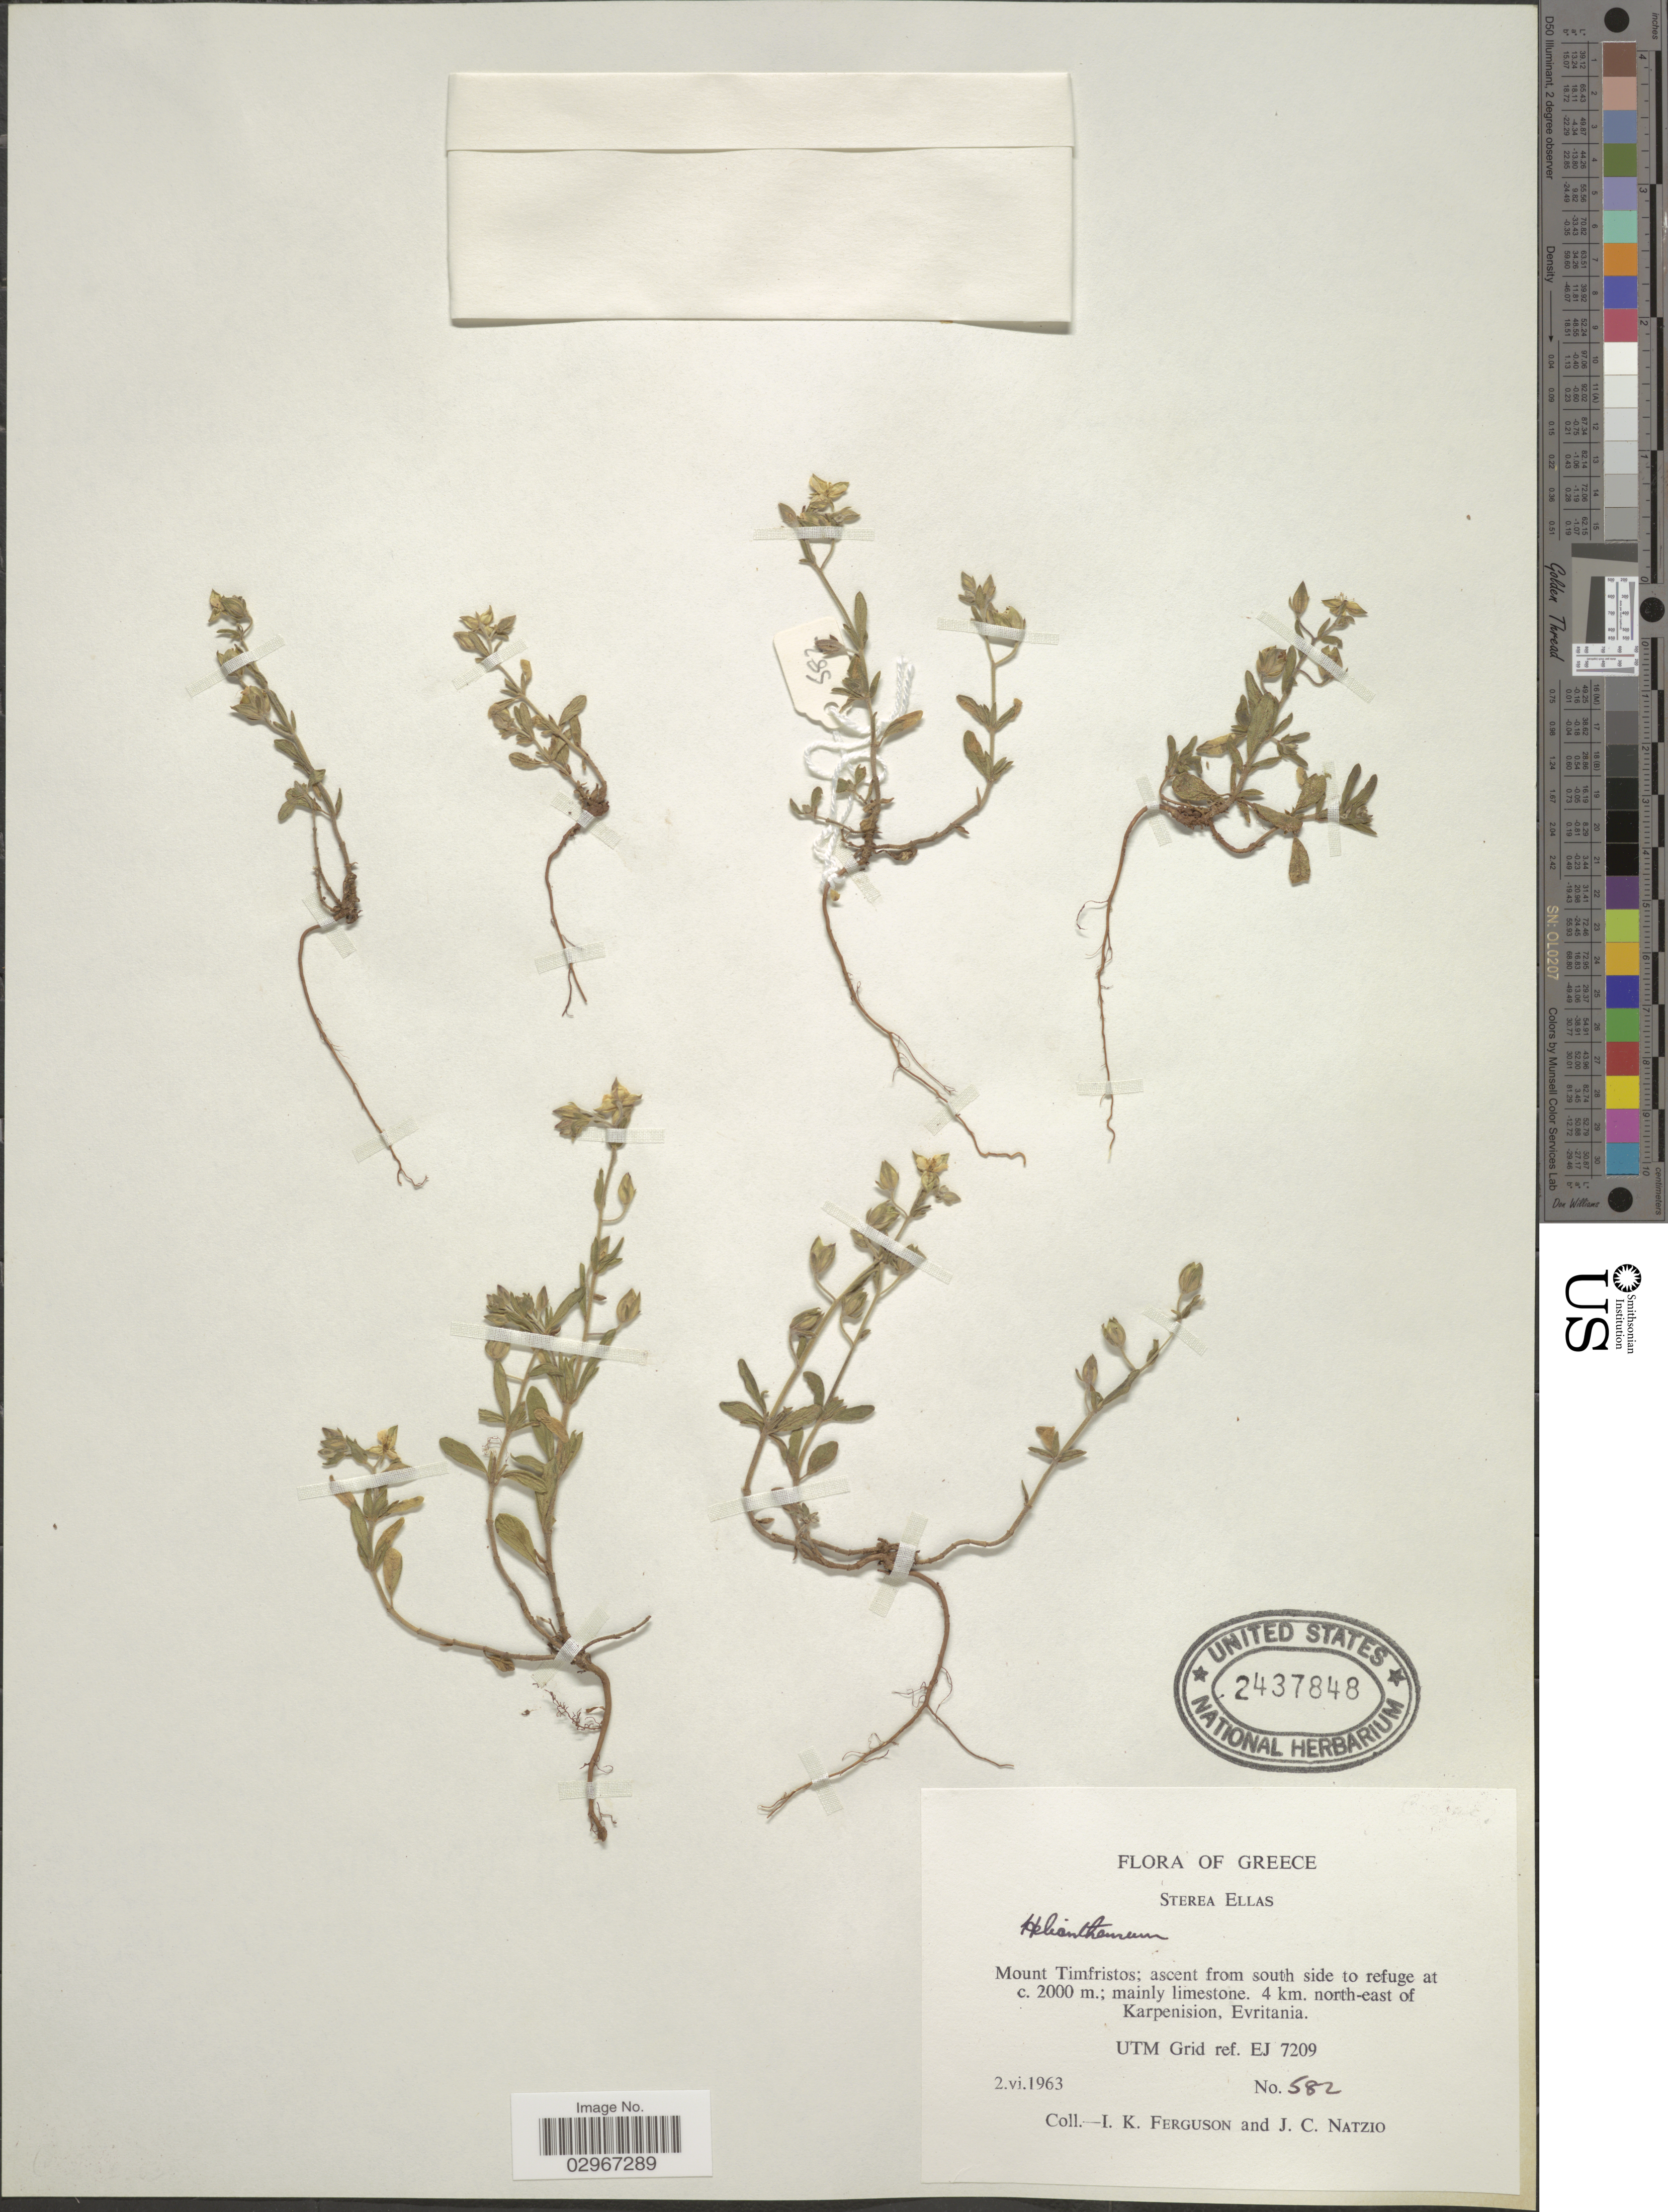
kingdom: Plantae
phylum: Tracheophyta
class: Magnoliopsida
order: Malvales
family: Cistaceae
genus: Helianthemum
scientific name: Helianthemum sp.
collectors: I. K. Ferguson & J. Natzio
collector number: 582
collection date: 1963-06-02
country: Greece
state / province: Central Greece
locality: Sterea Ellas, Mount Timfristos: ascent from south side to refige, 4 km. north-east of Karpenision, Evritania.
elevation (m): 2000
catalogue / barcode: US 2437848